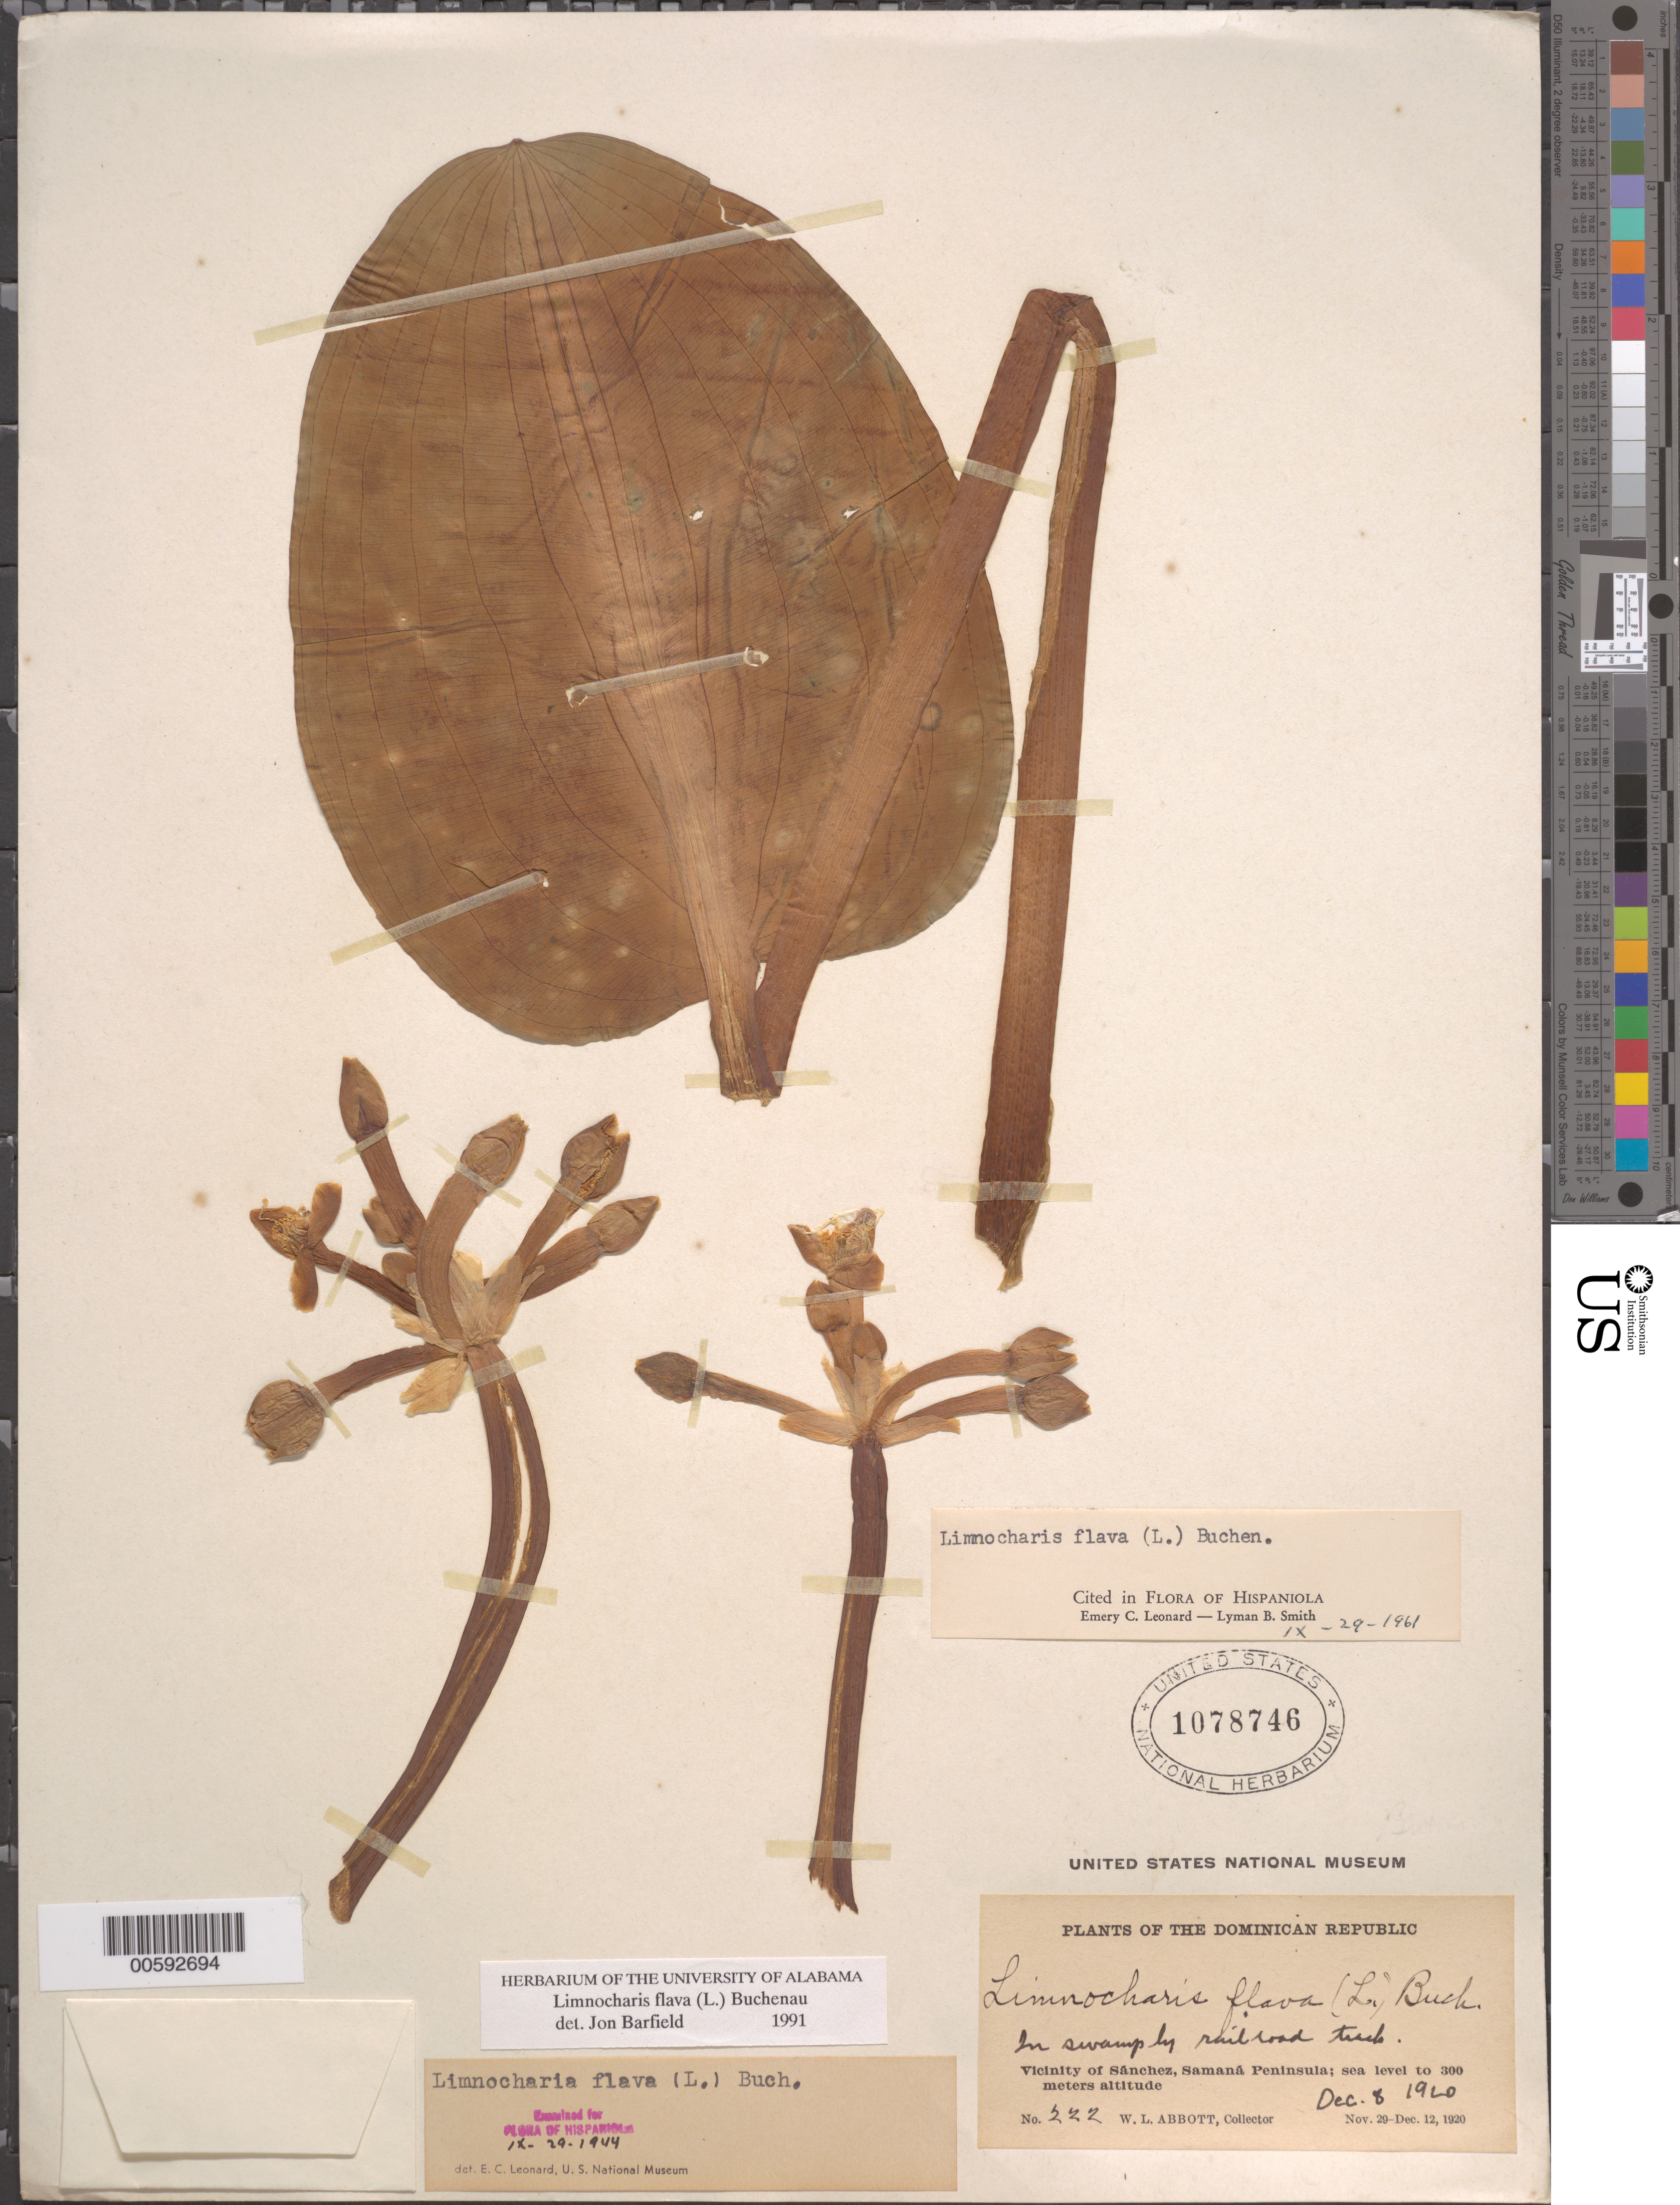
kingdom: Plantae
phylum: Tracheophyta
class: Liliopsida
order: Alismatales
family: Alismataceae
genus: Limnocharis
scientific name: Limnocharis flava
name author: (L.) Buchenau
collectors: W. L. Abbott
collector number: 222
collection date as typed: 08 Dec 1920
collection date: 1920-12-08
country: Dominican Republic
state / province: Samaná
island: Hispaniola Island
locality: Sanchez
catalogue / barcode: US 1078746